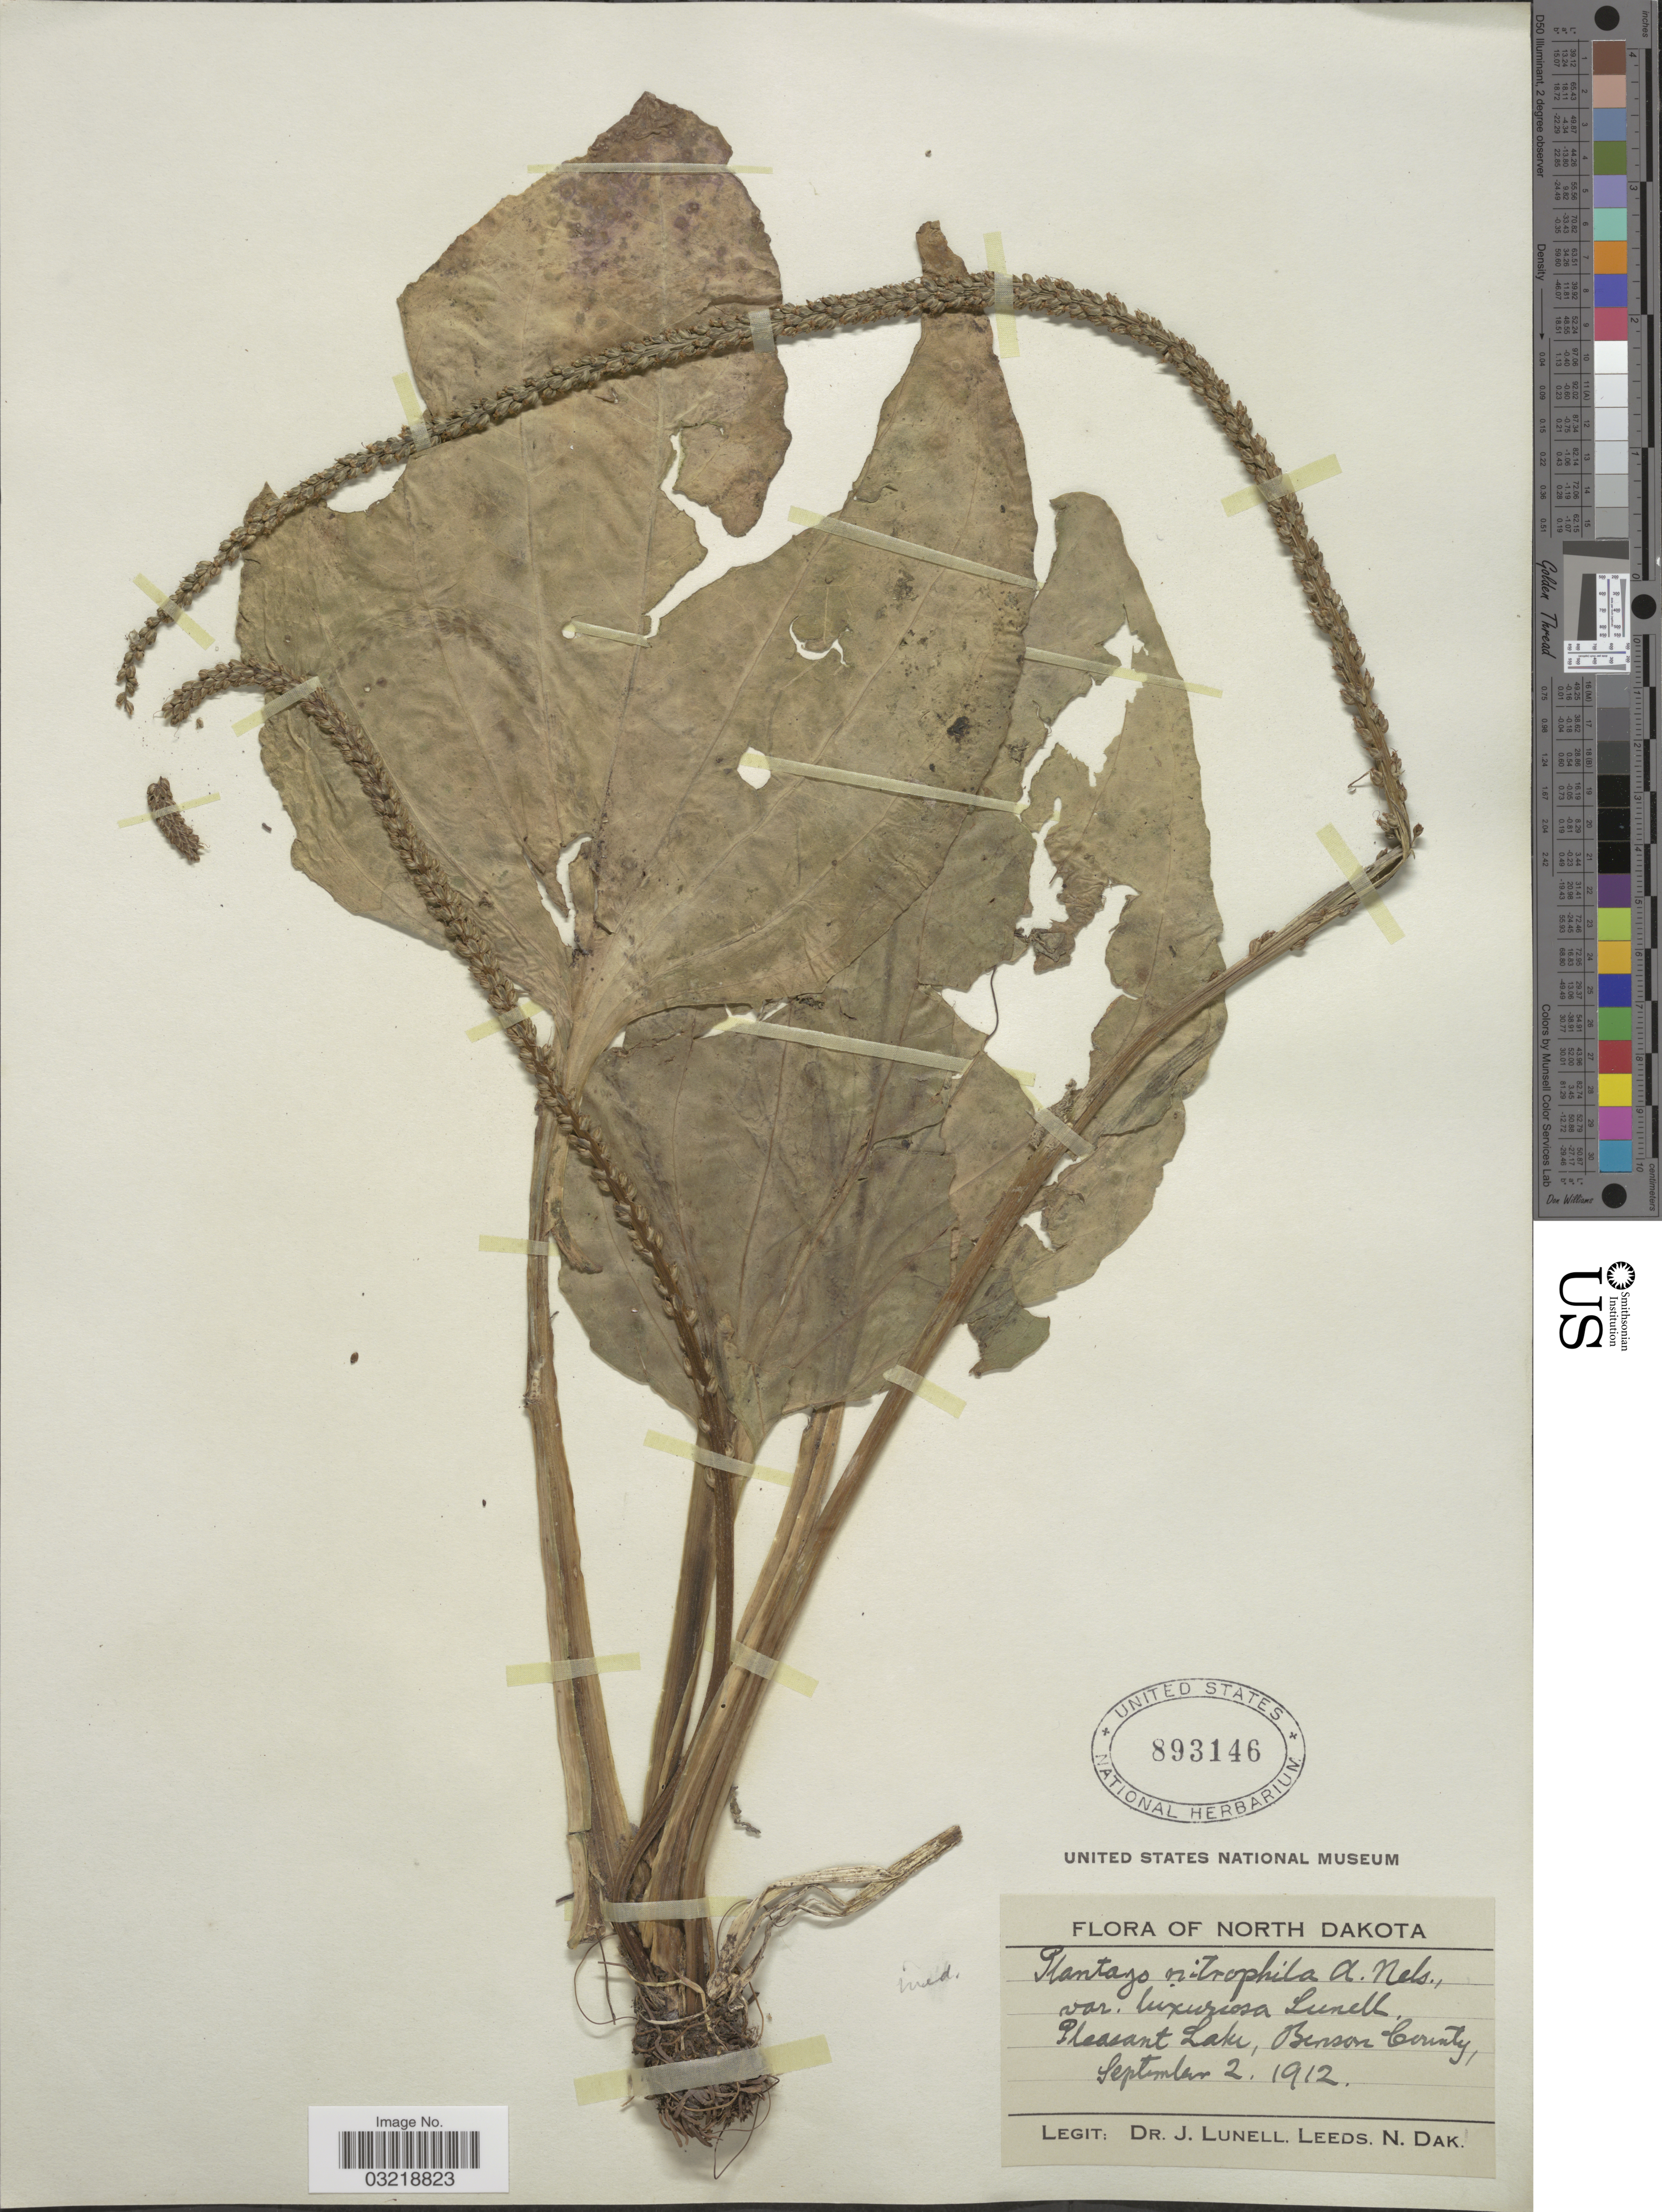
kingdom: Plantae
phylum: Tracheophyta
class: Magnoliopsida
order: Lamiales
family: Plantaginaceae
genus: Plantago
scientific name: Plantago major var. pachyphylla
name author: Pilg.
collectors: J. Lunell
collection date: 1912-09-02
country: United States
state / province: North Dakota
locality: Pleasant Lake, Benson County.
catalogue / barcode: US 893146